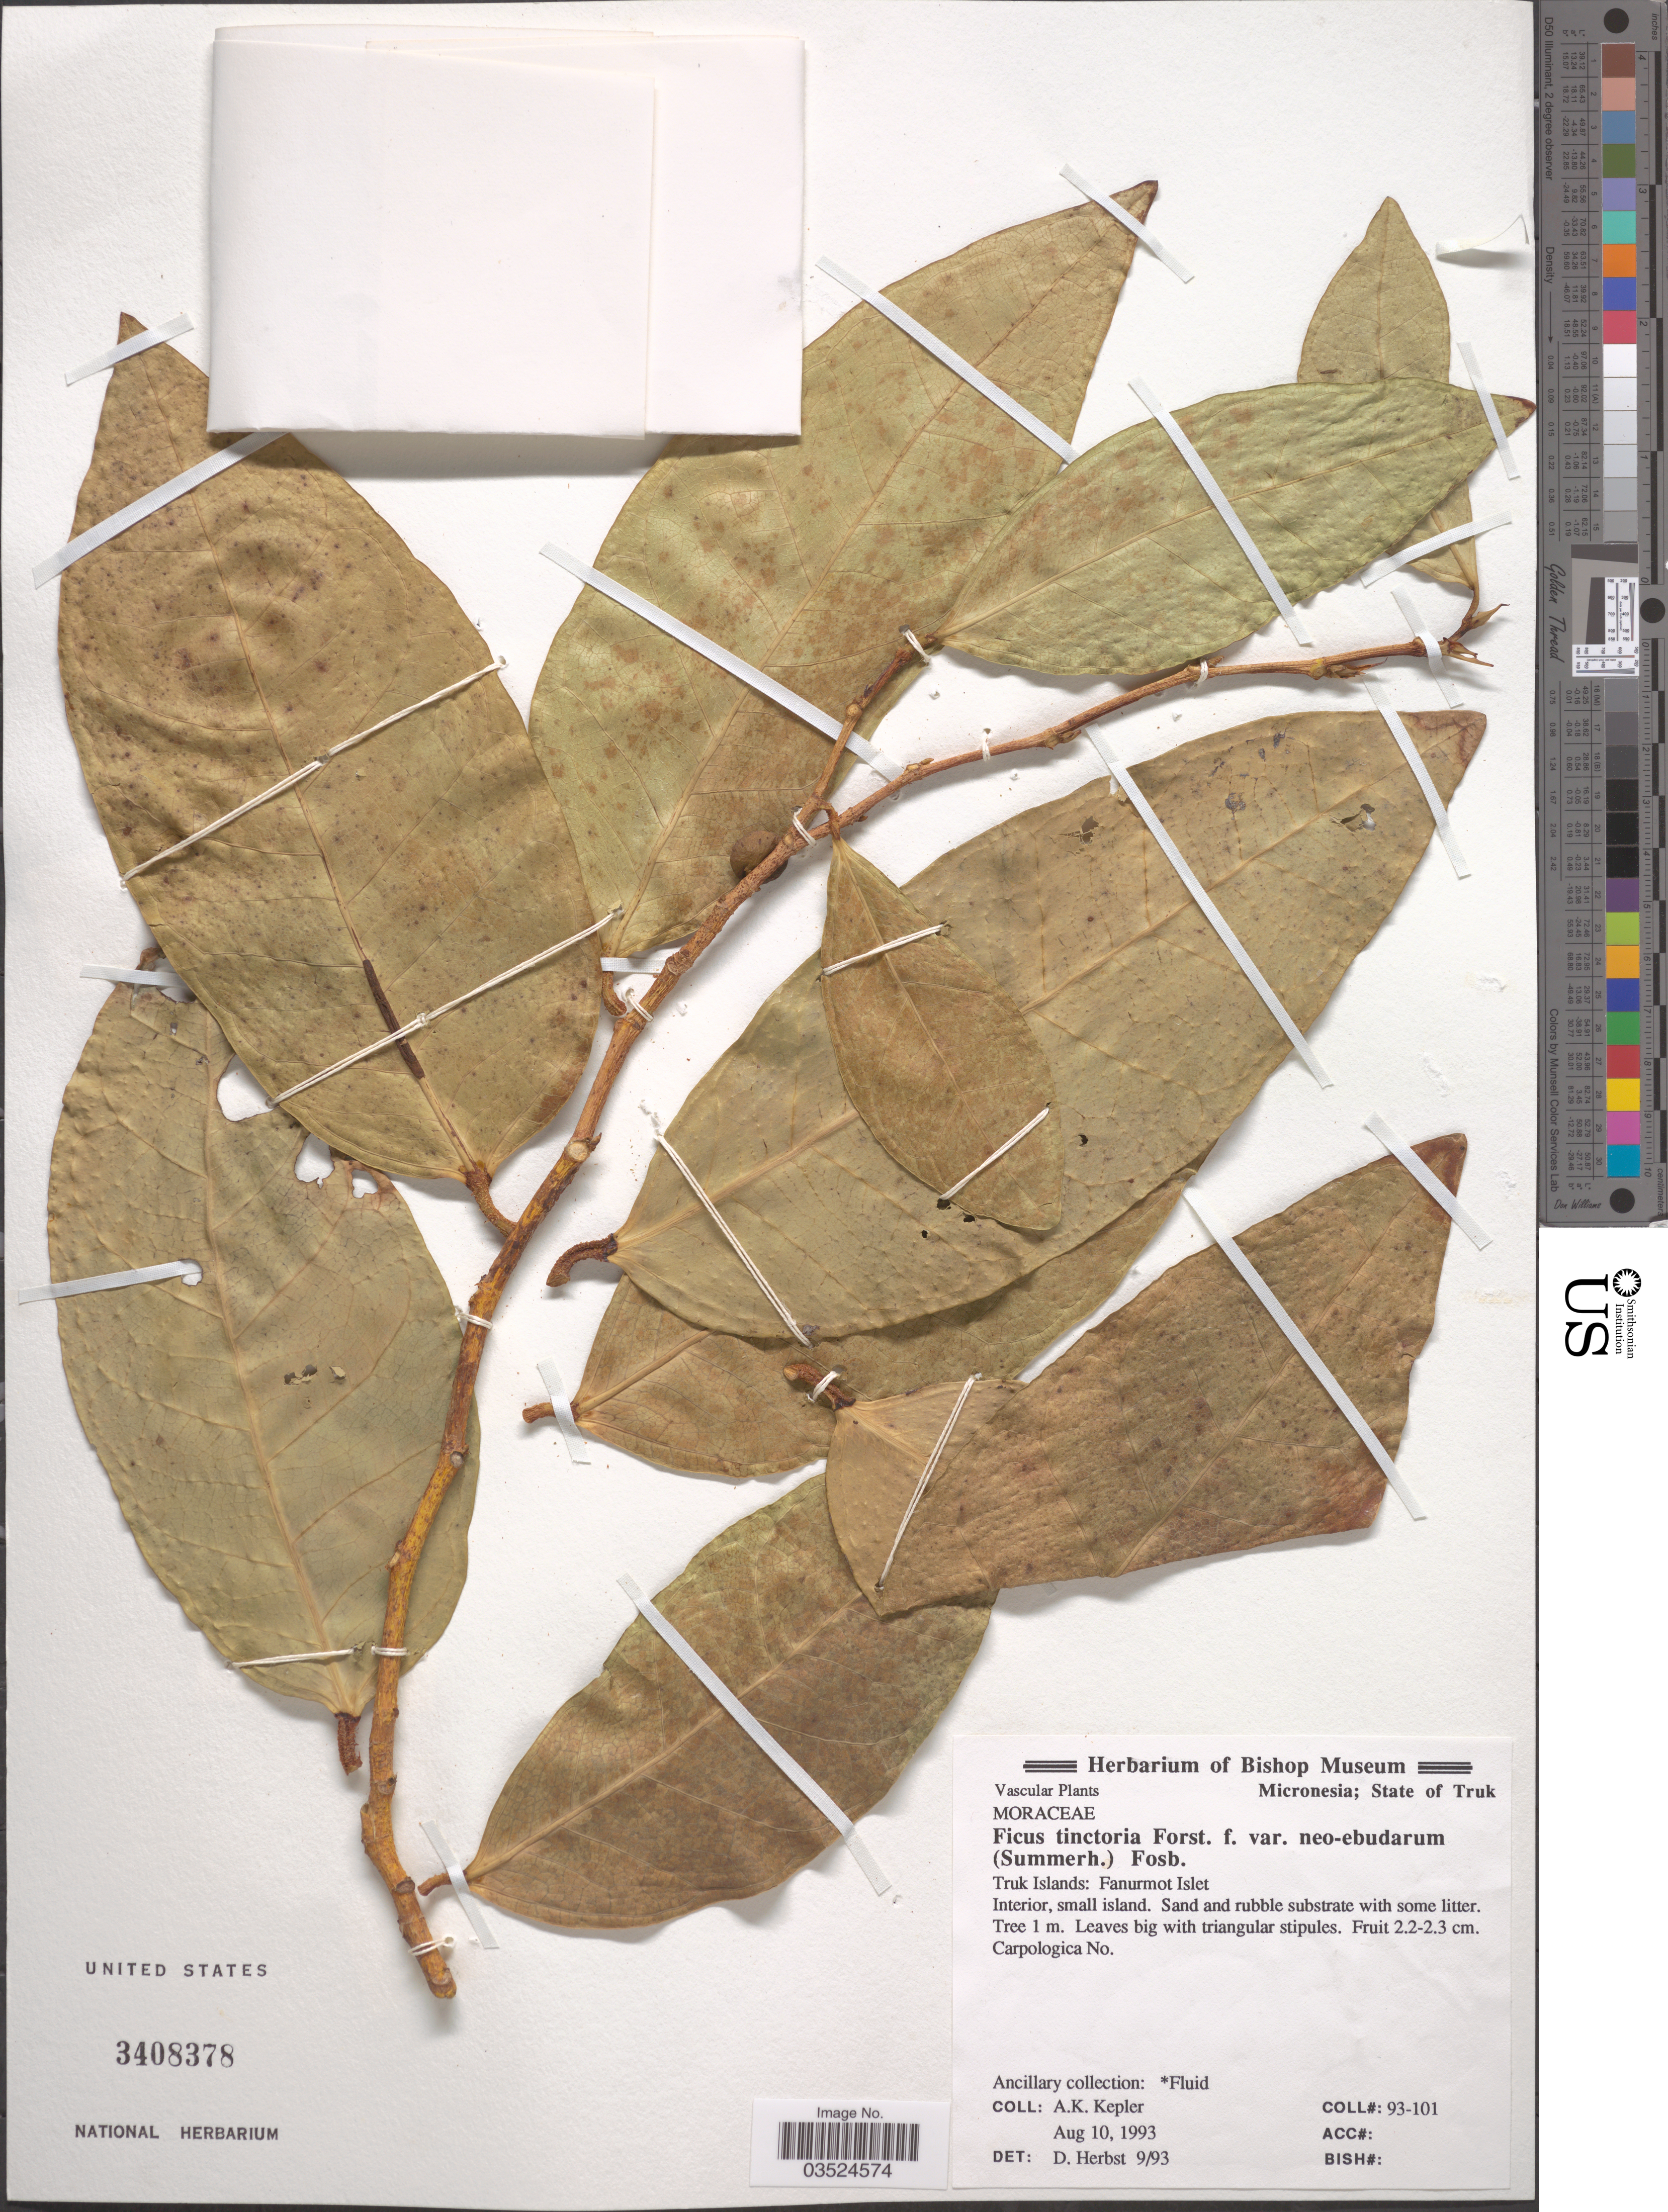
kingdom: Plantae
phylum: Tracheophyta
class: Magnoliopsida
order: Rosales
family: Moraceae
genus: Ficus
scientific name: Ficus tinctoria var. neoebudarum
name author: (Summerh.) Fosberg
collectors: A. K. Kepler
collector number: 93-101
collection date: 1993-08-10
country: Micronesia, Federated States of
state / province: Truk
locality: Micronesia. Truk Islands: Fanurmot Islet. Interior, small island.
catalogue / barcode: US 3408378